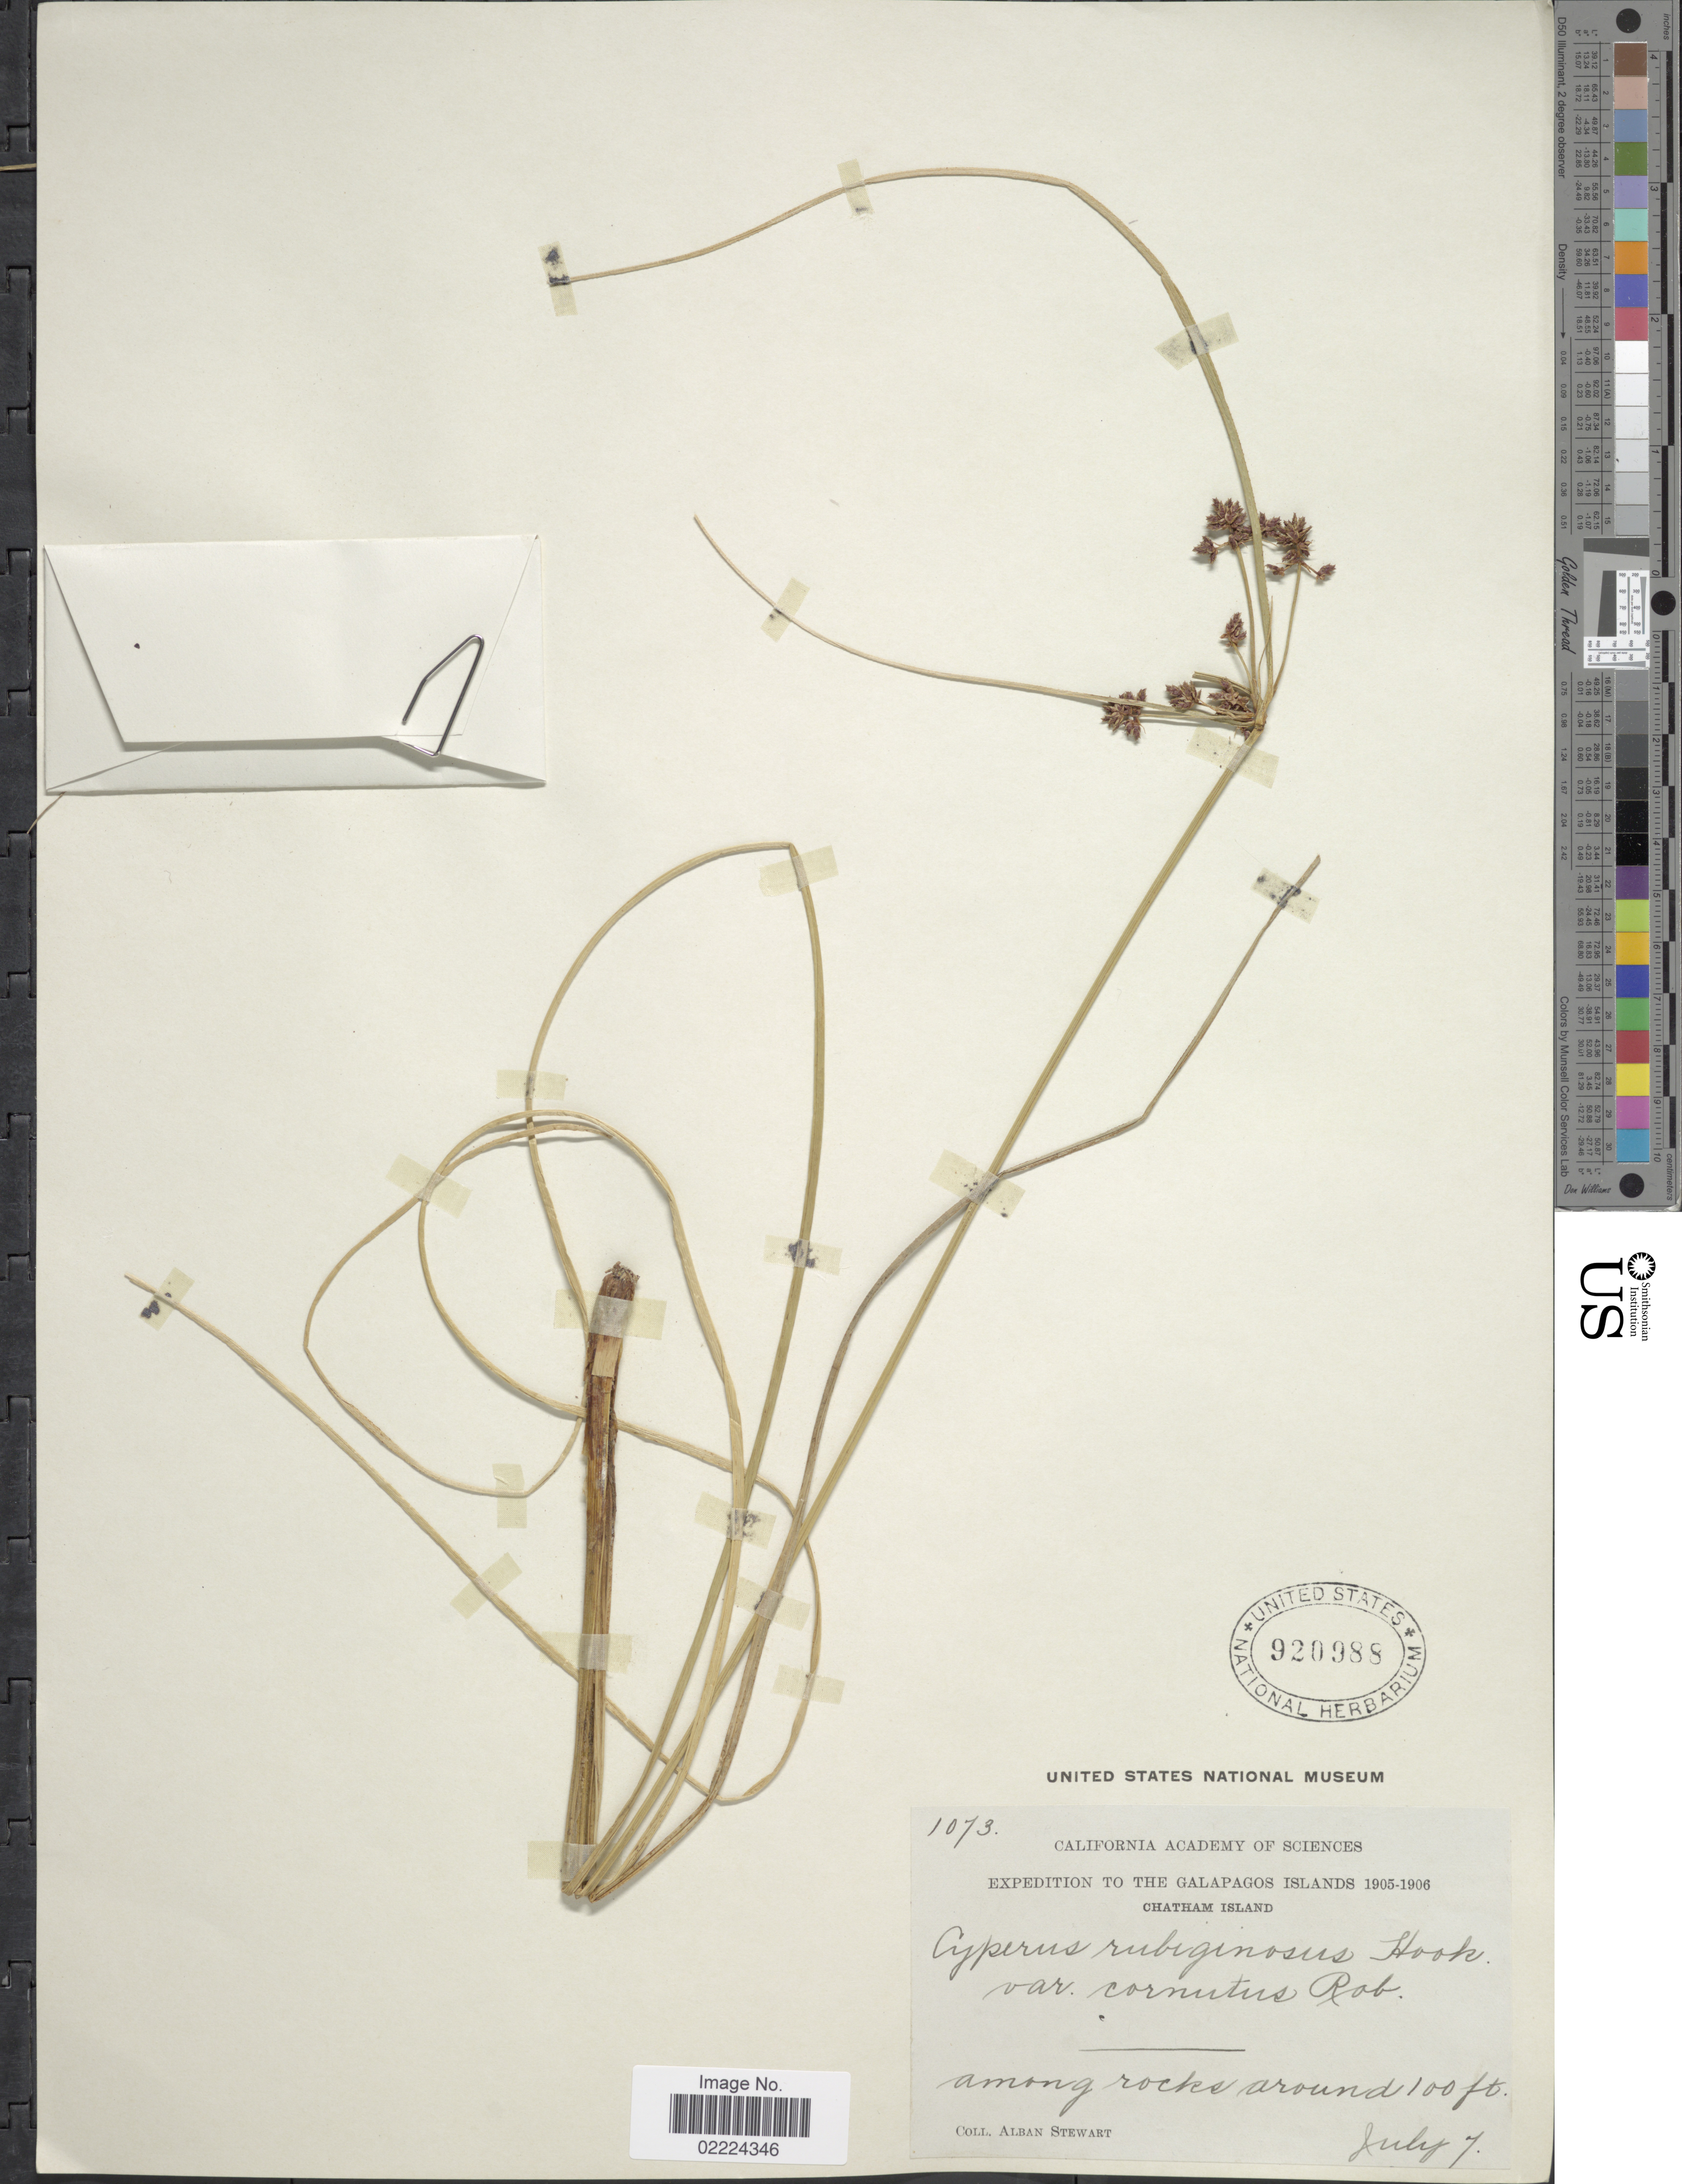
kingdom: Plantae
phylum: Tracheophyta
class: Liliopsida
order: Poales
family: Cyperaceae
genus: Cyperus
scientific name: Cyperus rubiginosus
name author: Hook. f.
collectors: A. Stewart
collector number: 1073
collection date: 1905-07-07/1906-07-07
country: Ecuador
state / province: Colón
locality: Galapagos Islands, Chatham Island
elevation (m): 30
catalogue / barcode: US 920988